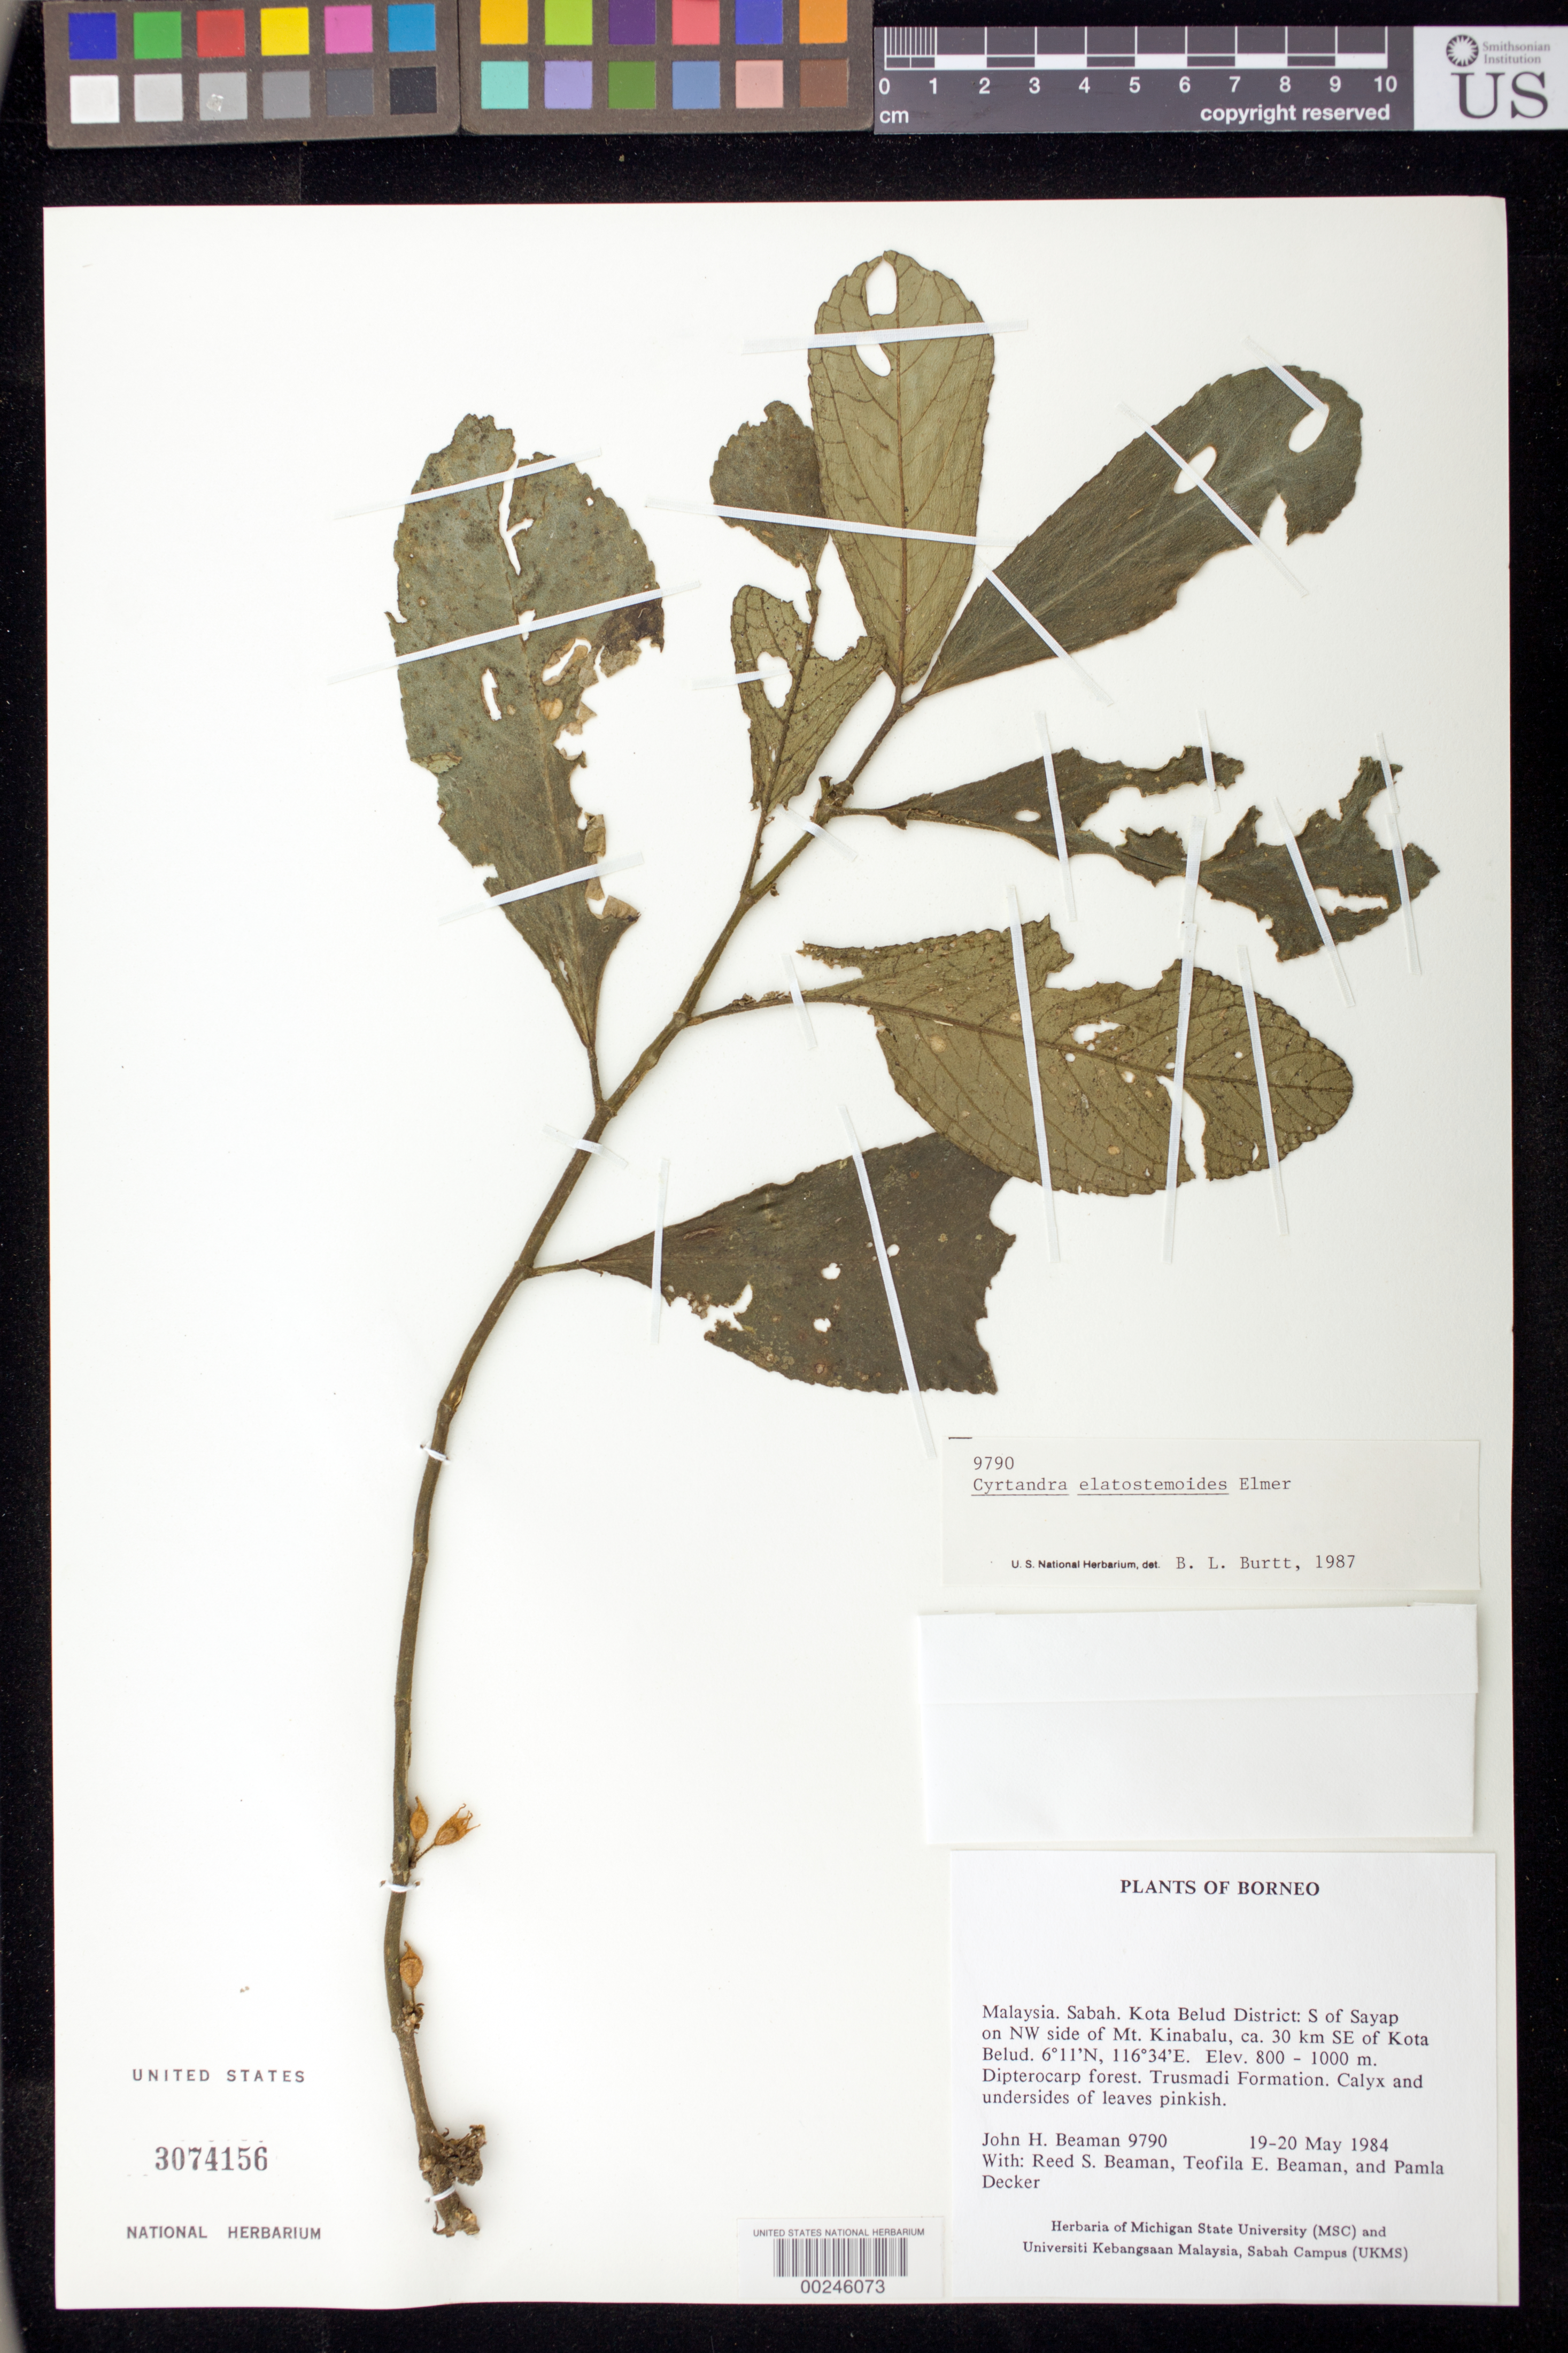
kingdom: Plantae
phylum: Tracheophyta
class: Magnoliopsida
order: Lamiales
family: Gesneriaceae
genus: Cyrtandra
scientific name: Cyrtandra elatostemoides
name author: Elmer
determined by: Burtt, B. L.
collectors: J. H. Beaman, R. S. Beaman, T. E. Beaman & P. Decker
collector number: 9790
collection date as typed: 19-20 May 1984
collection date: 1984-05-19/1984-05-20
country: Malaysia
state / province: Sabah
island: Borneo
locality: Kota belud dist, s of sayap on nw side of mt kinabalu, ca 30 km se of kota belud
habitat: Dipterocarp forest, trusmadi formation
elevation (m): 800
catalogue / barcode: US 3074156